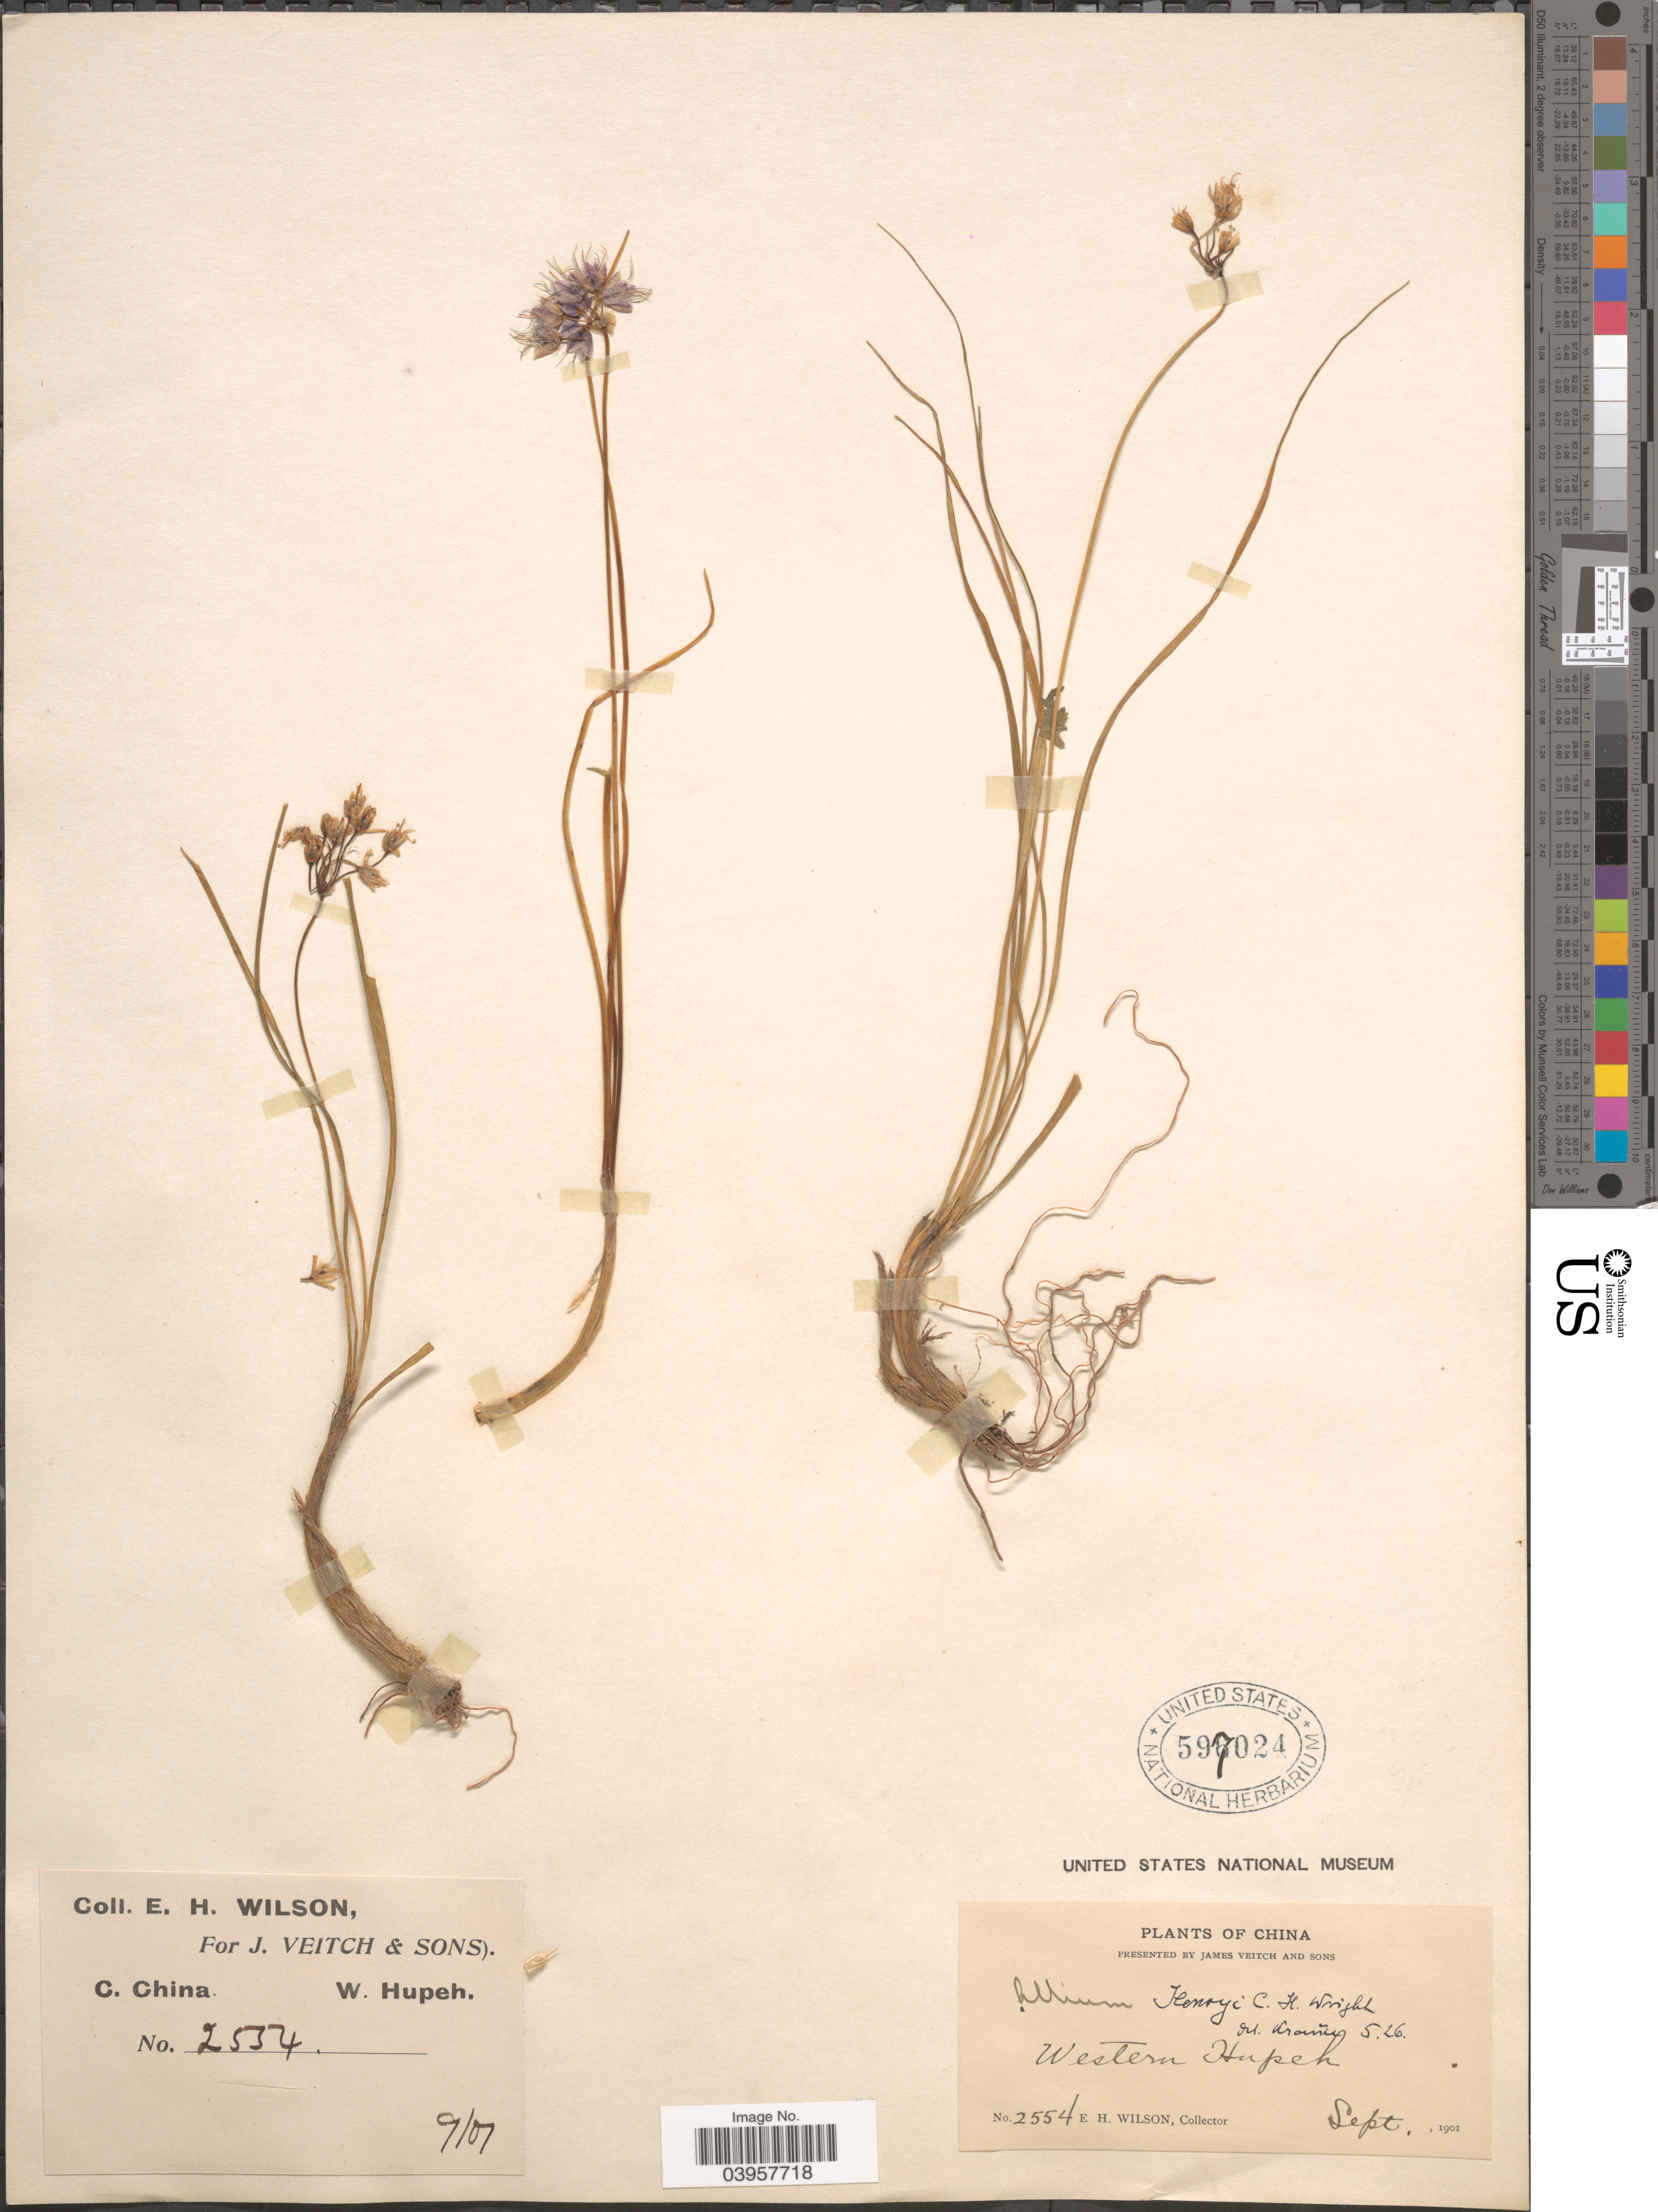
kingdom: Plantae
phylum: Tracheophyta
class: Liliopsida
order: Asparagales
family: Amaryllidaceae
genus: Allium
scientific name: Allium henryi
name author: C.H. Wright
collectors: E. Wilson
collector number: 2554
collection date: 1901-09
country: China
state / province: Hubei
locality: C. China. W. Hupeh. Western Hupeh.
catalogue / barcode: US 597024